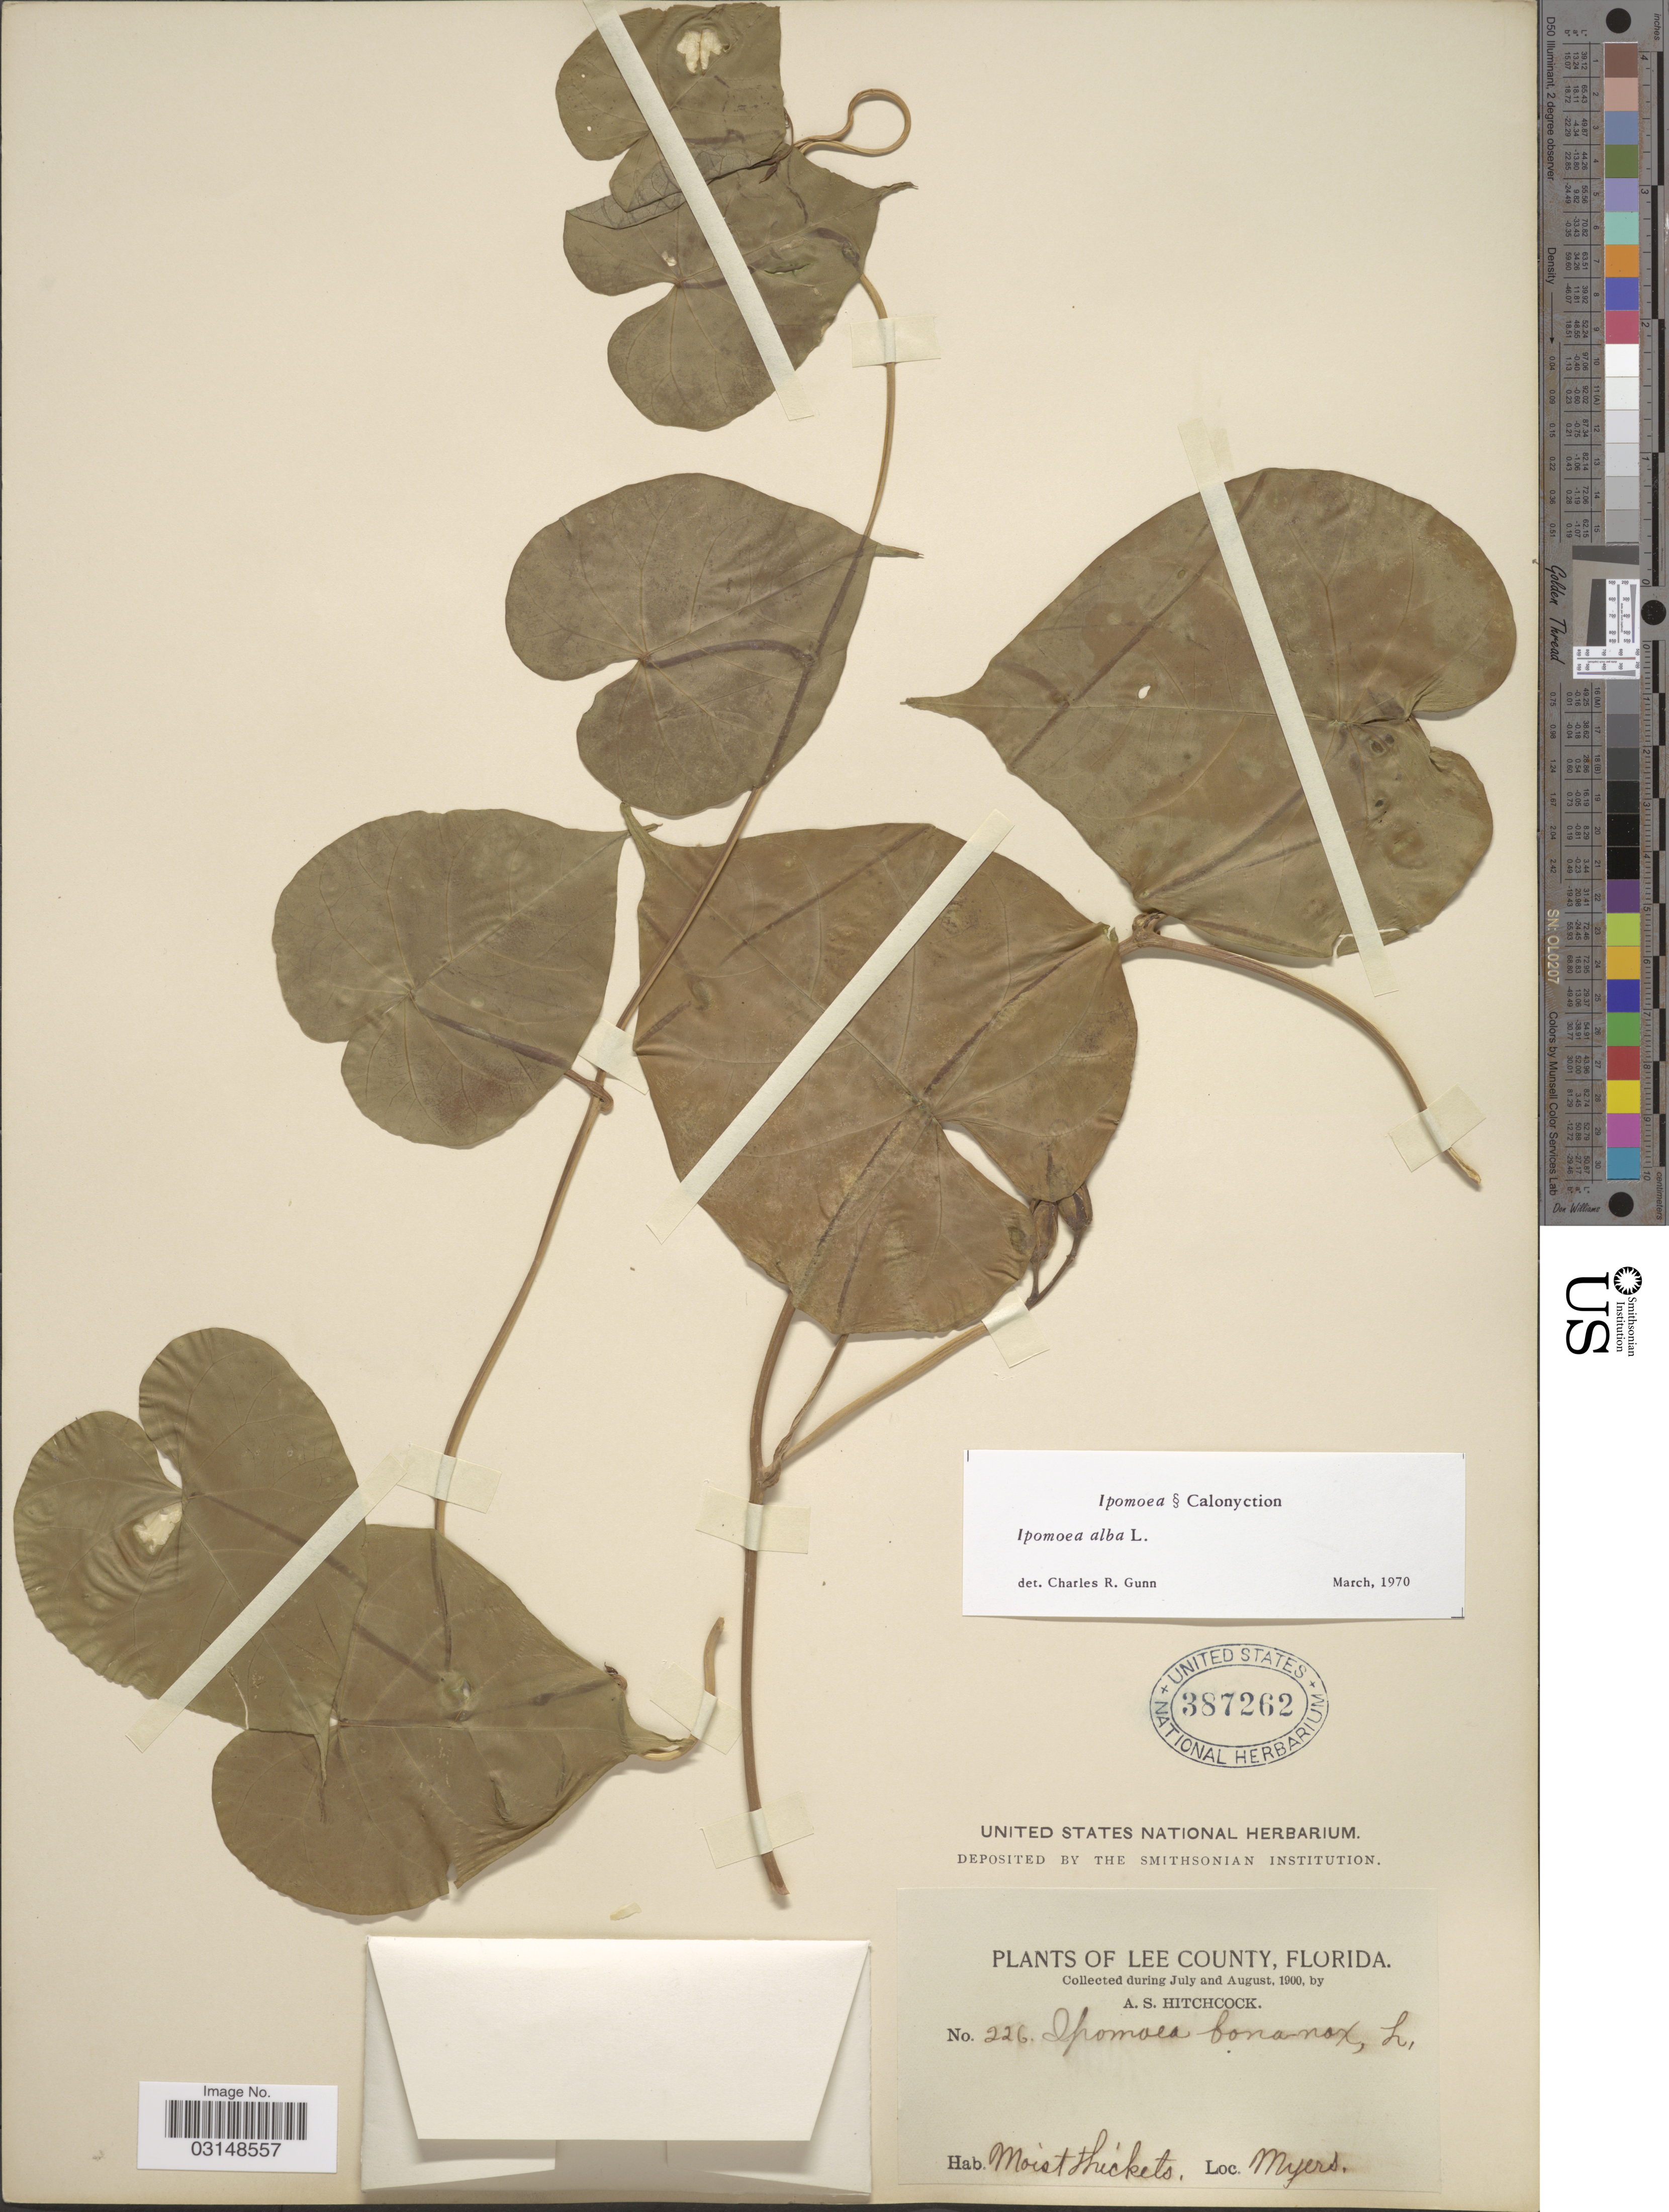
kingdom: Plantae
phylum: Tracheophyta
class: Magnoliopsida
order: Solanales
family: Convolvulaceae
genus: Ipomoea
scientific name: Ipomoea alba L.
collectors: A. S. Hitchcock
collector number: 226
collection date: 1900-07/1900-08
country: United States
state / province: Florida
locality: Lee County, Myers.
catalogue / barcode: US 387262